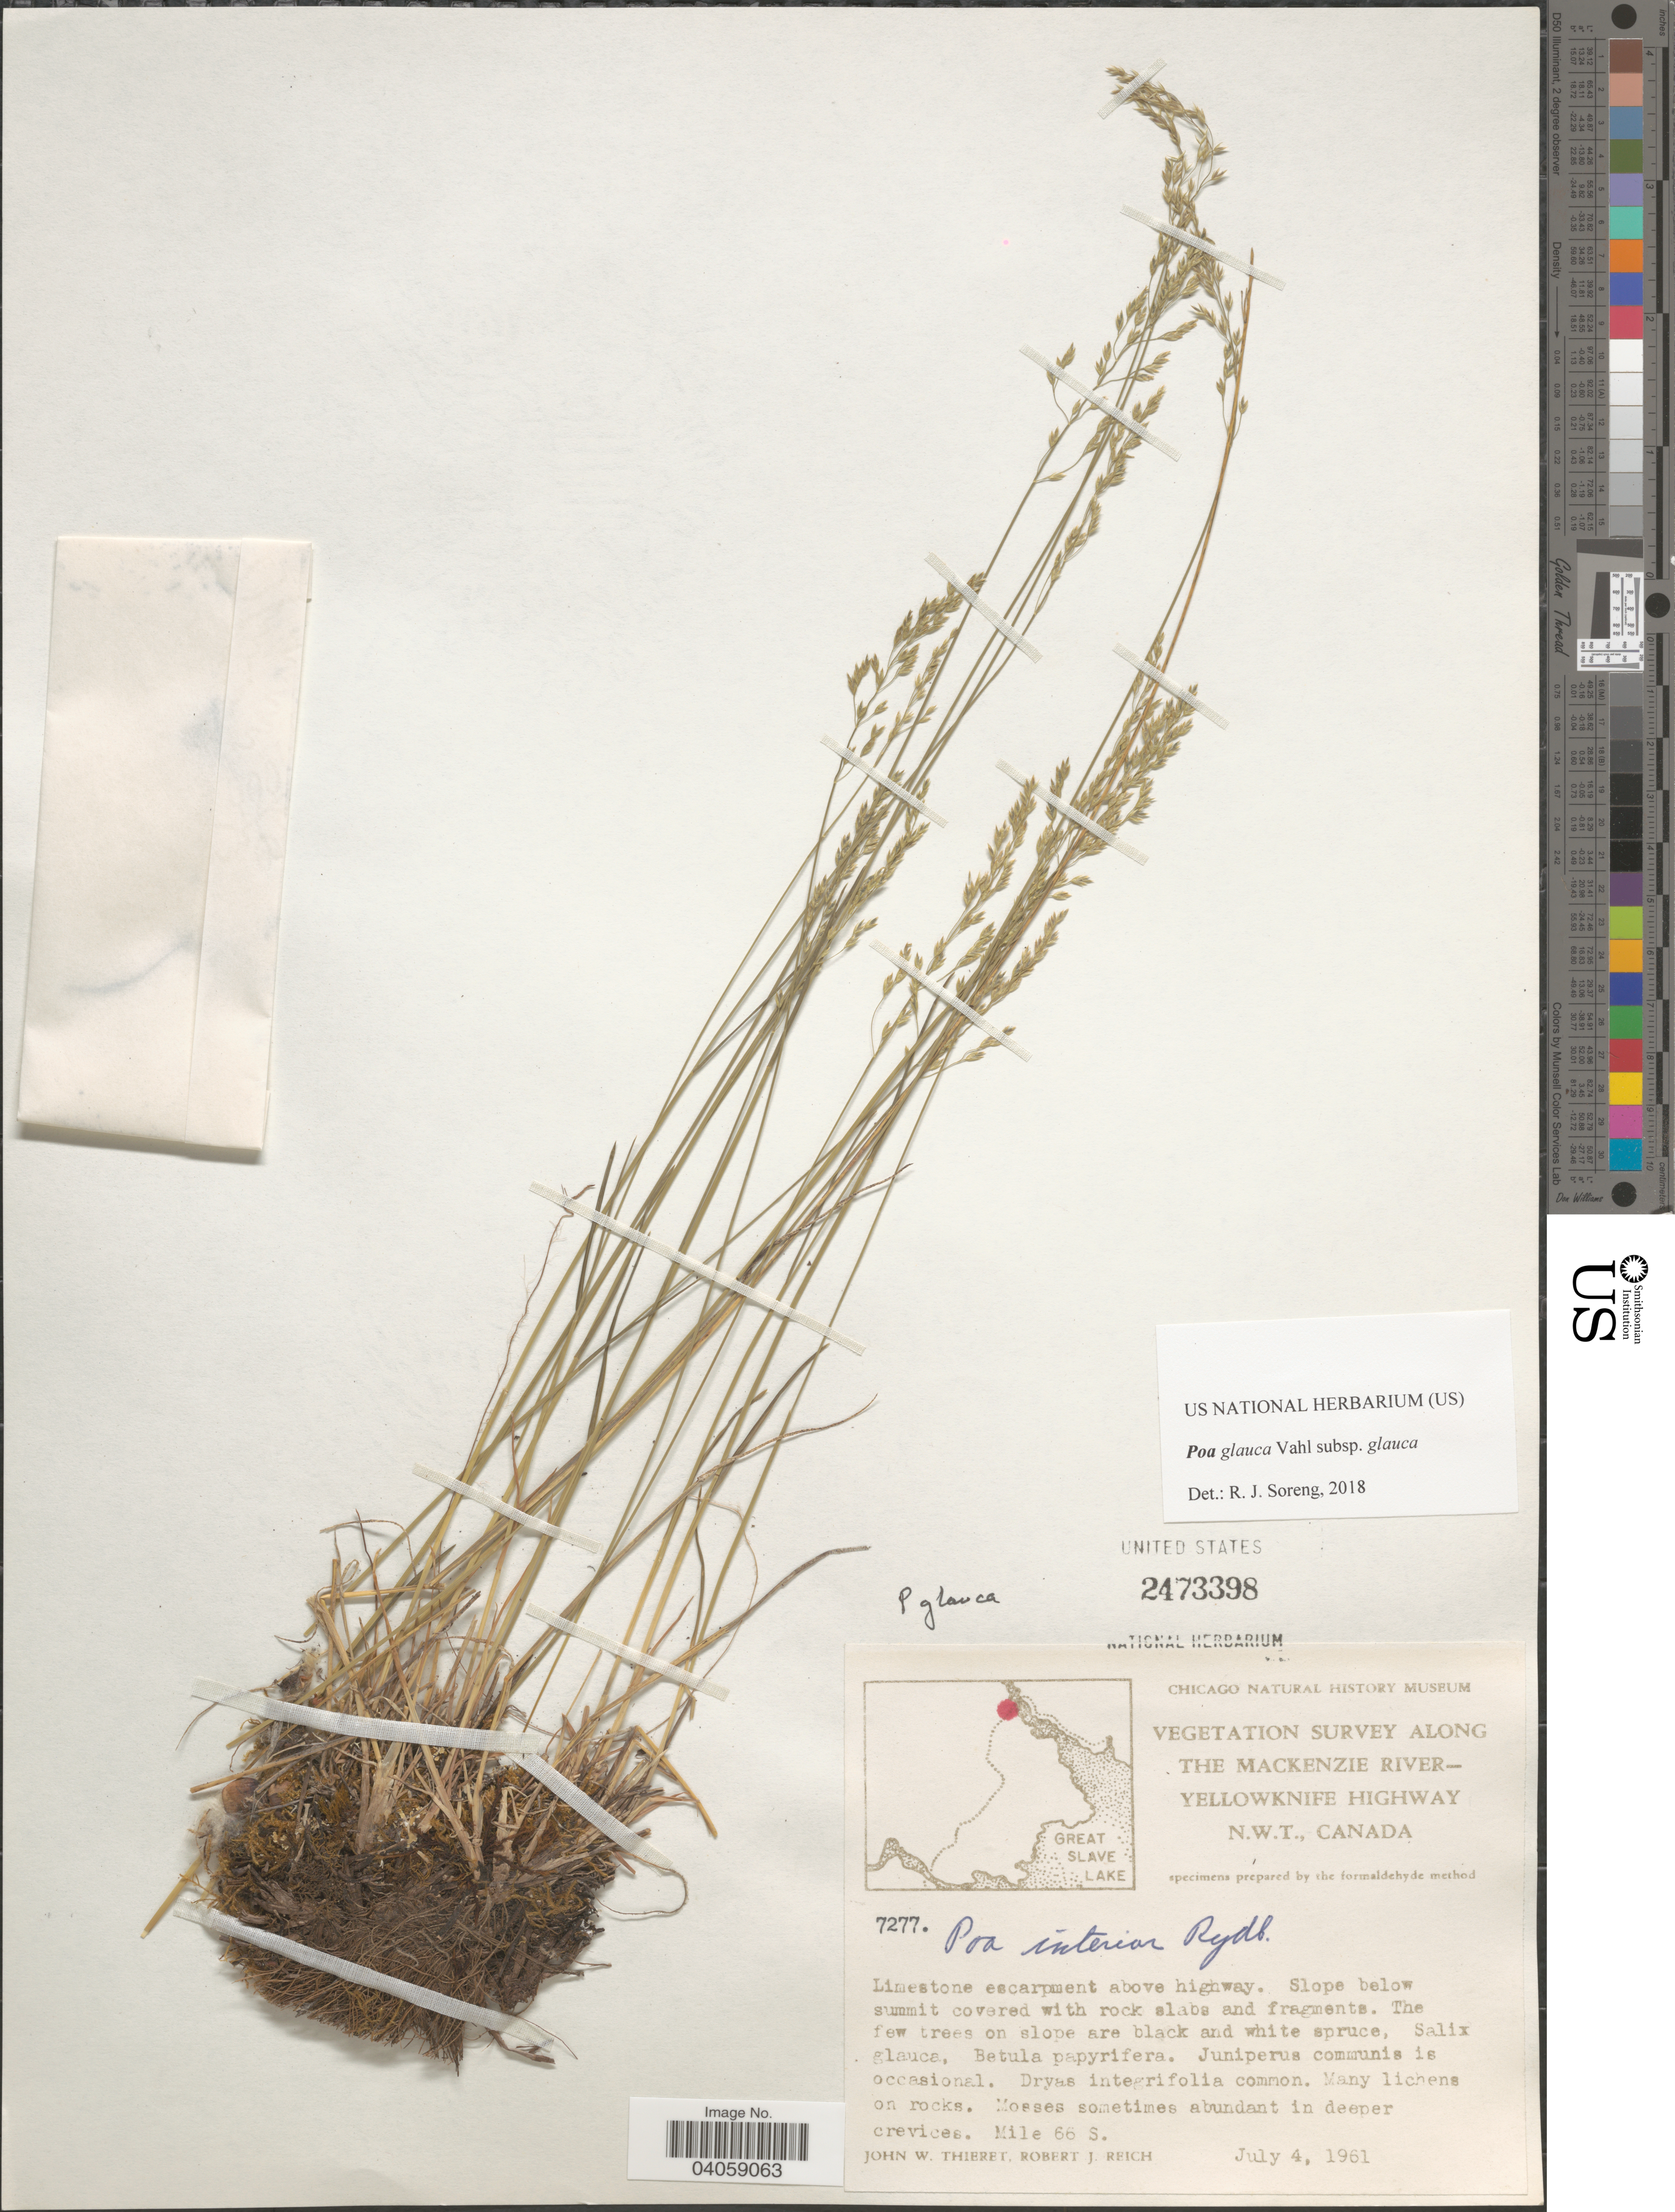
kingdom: Plantae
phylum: Tracheophyta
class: Liliopsida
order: Poales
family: Poaceae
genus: Poa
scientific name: Poa glauca subsp. glauca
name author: Vahl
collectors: J. W. Thieret & R. Reich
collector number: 7277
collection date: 1961-07-04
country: Canada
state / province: Northwest Territories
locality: Along the Mackenzie River-Yellowknife Highway. Limestone escarpment above highway. Slope below summit covered with rock slaps and fragments. Mile 66 S.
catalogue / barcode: US 2473398